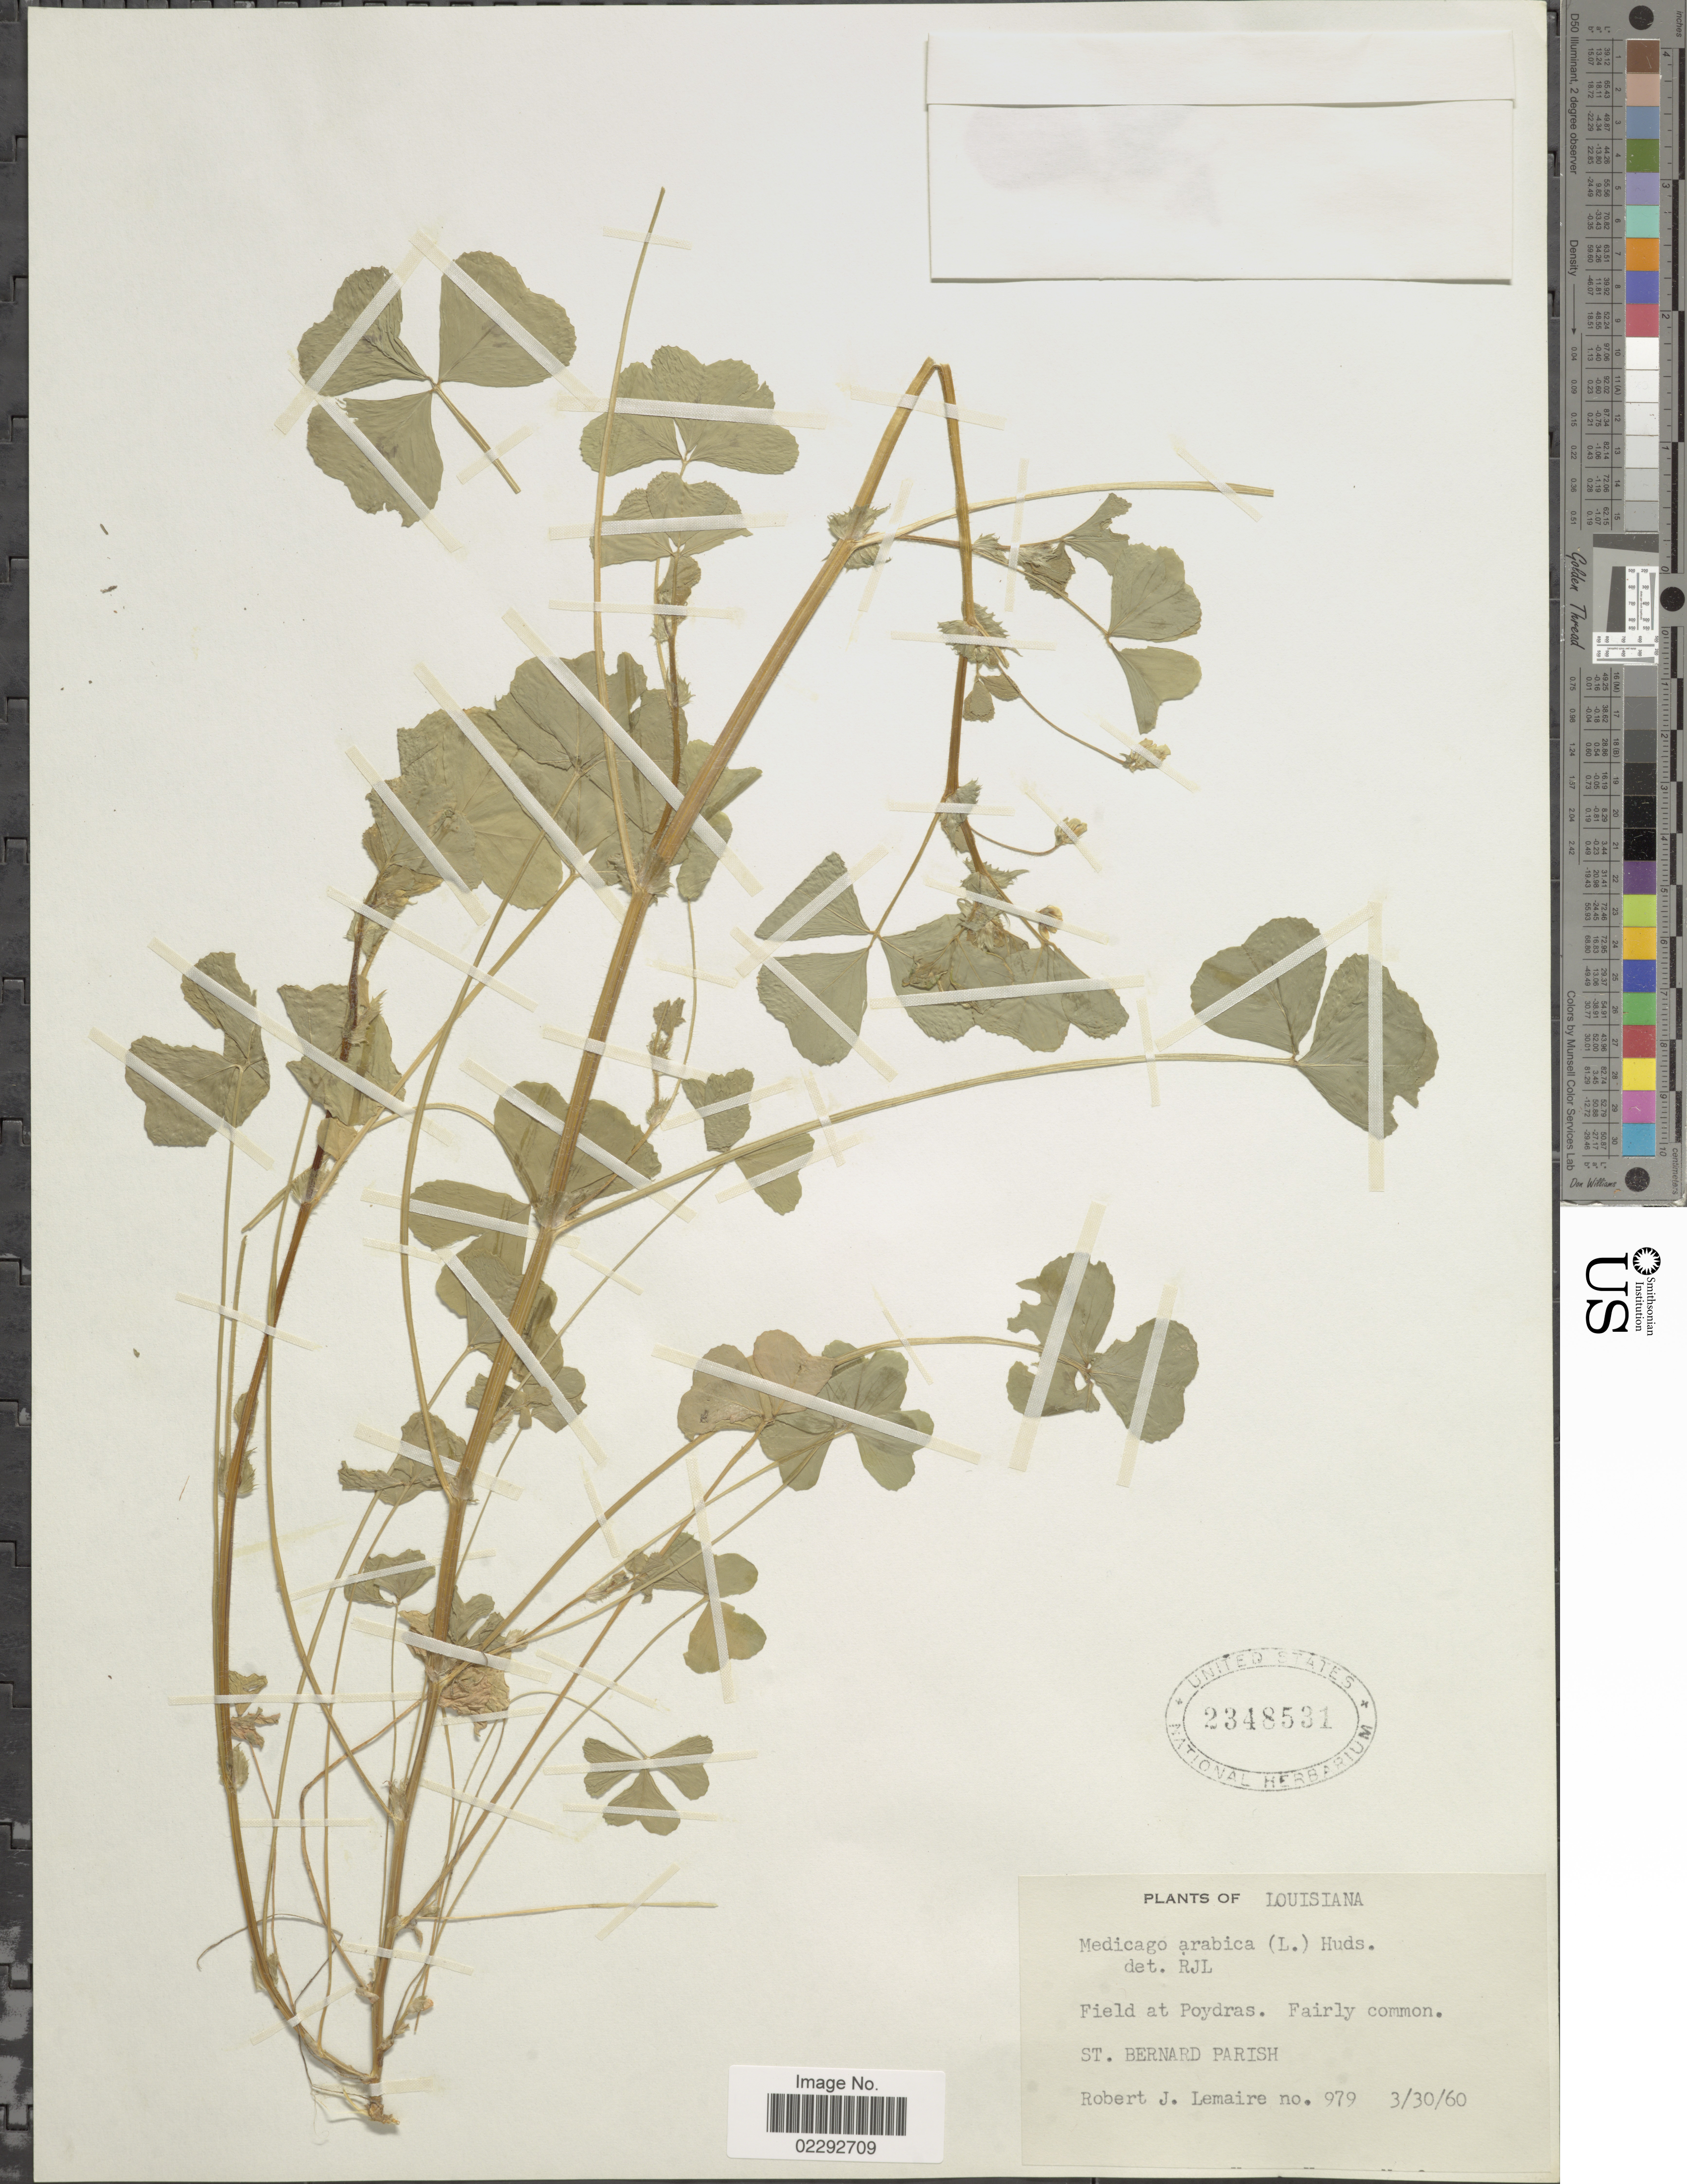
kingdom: Plantae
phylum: Tracheophyta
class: Magnoliopsida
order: Fabales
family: Fabaceae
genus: Medicago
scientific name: Medicago arabica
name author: (L.) Huds.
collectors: R. J. Lemaire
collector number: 979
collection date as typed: Transcribed d/m/y: 30/3/60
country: United States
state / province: Louisiana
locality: St. Bernard Parish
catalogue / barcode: US 2348531